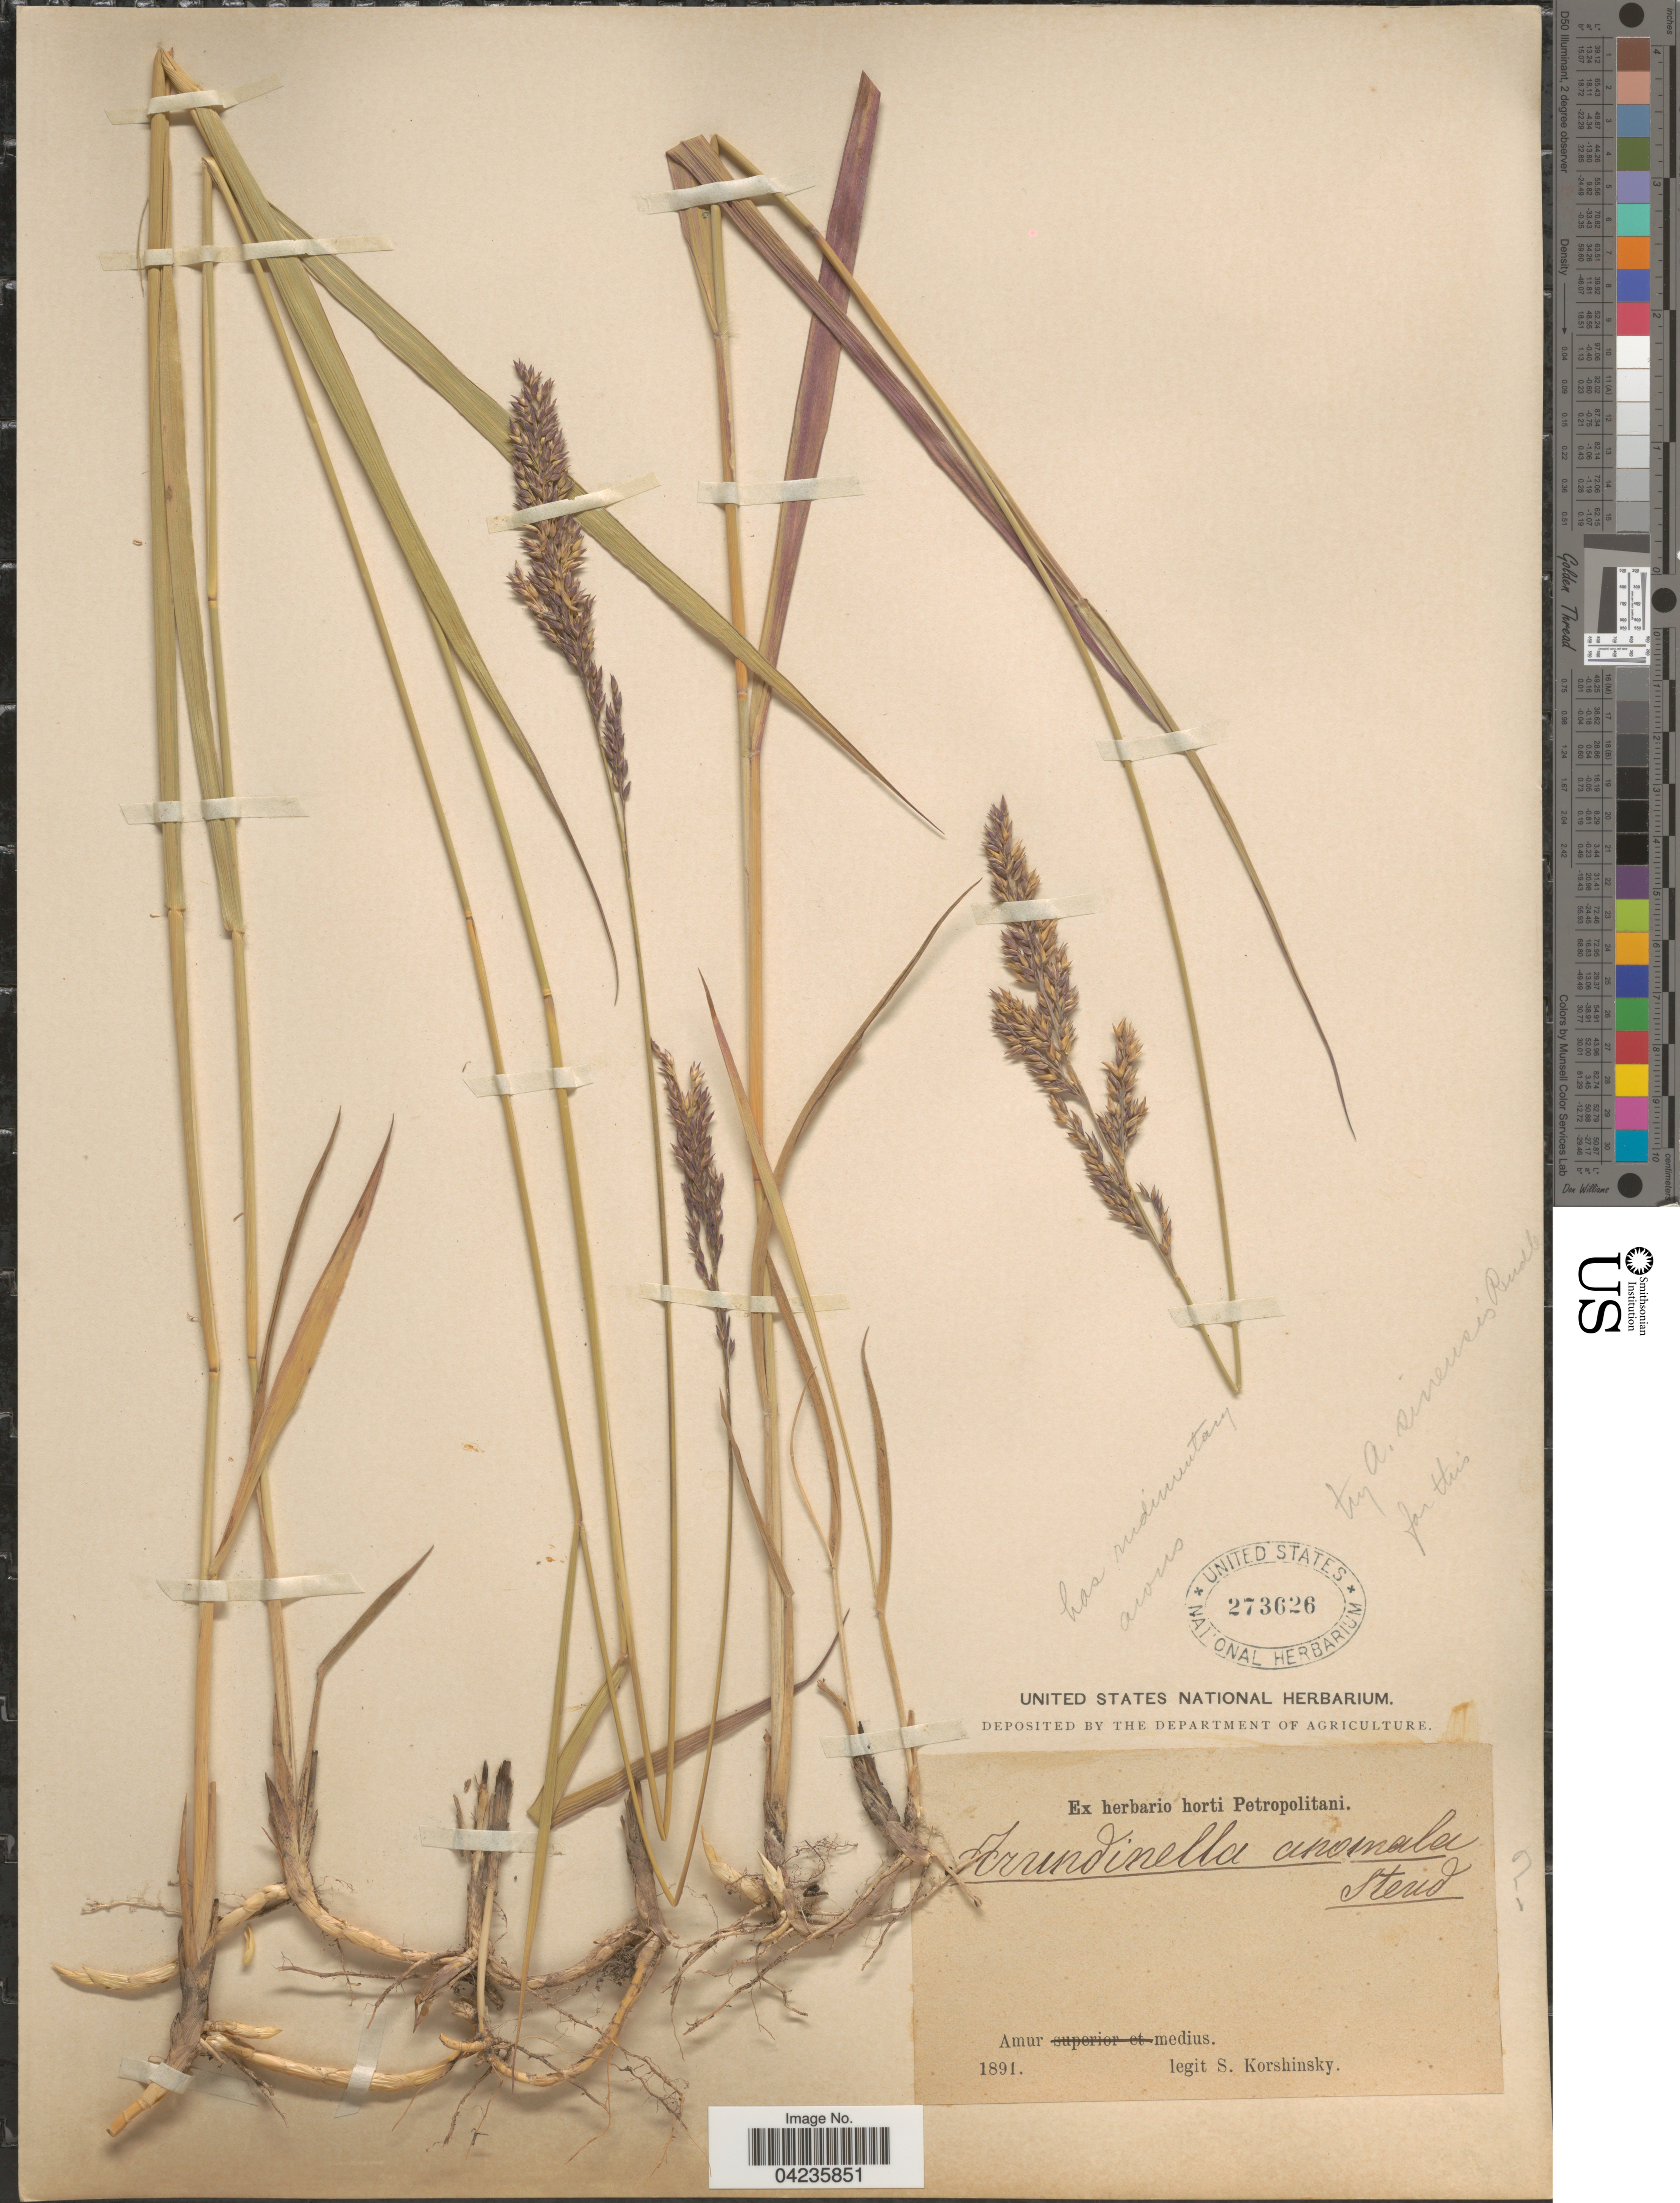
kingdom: Plantae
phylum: Tracheophyta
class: Liliopsida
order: Poales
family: Poaceae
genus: Arundinella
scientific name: Arundinella hirta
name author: (Thunb.) Tanaka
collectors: S. I. Korshinsky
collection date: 1891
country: Russian Federation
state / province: Amur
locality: Amur medius.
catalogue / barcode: US 273626